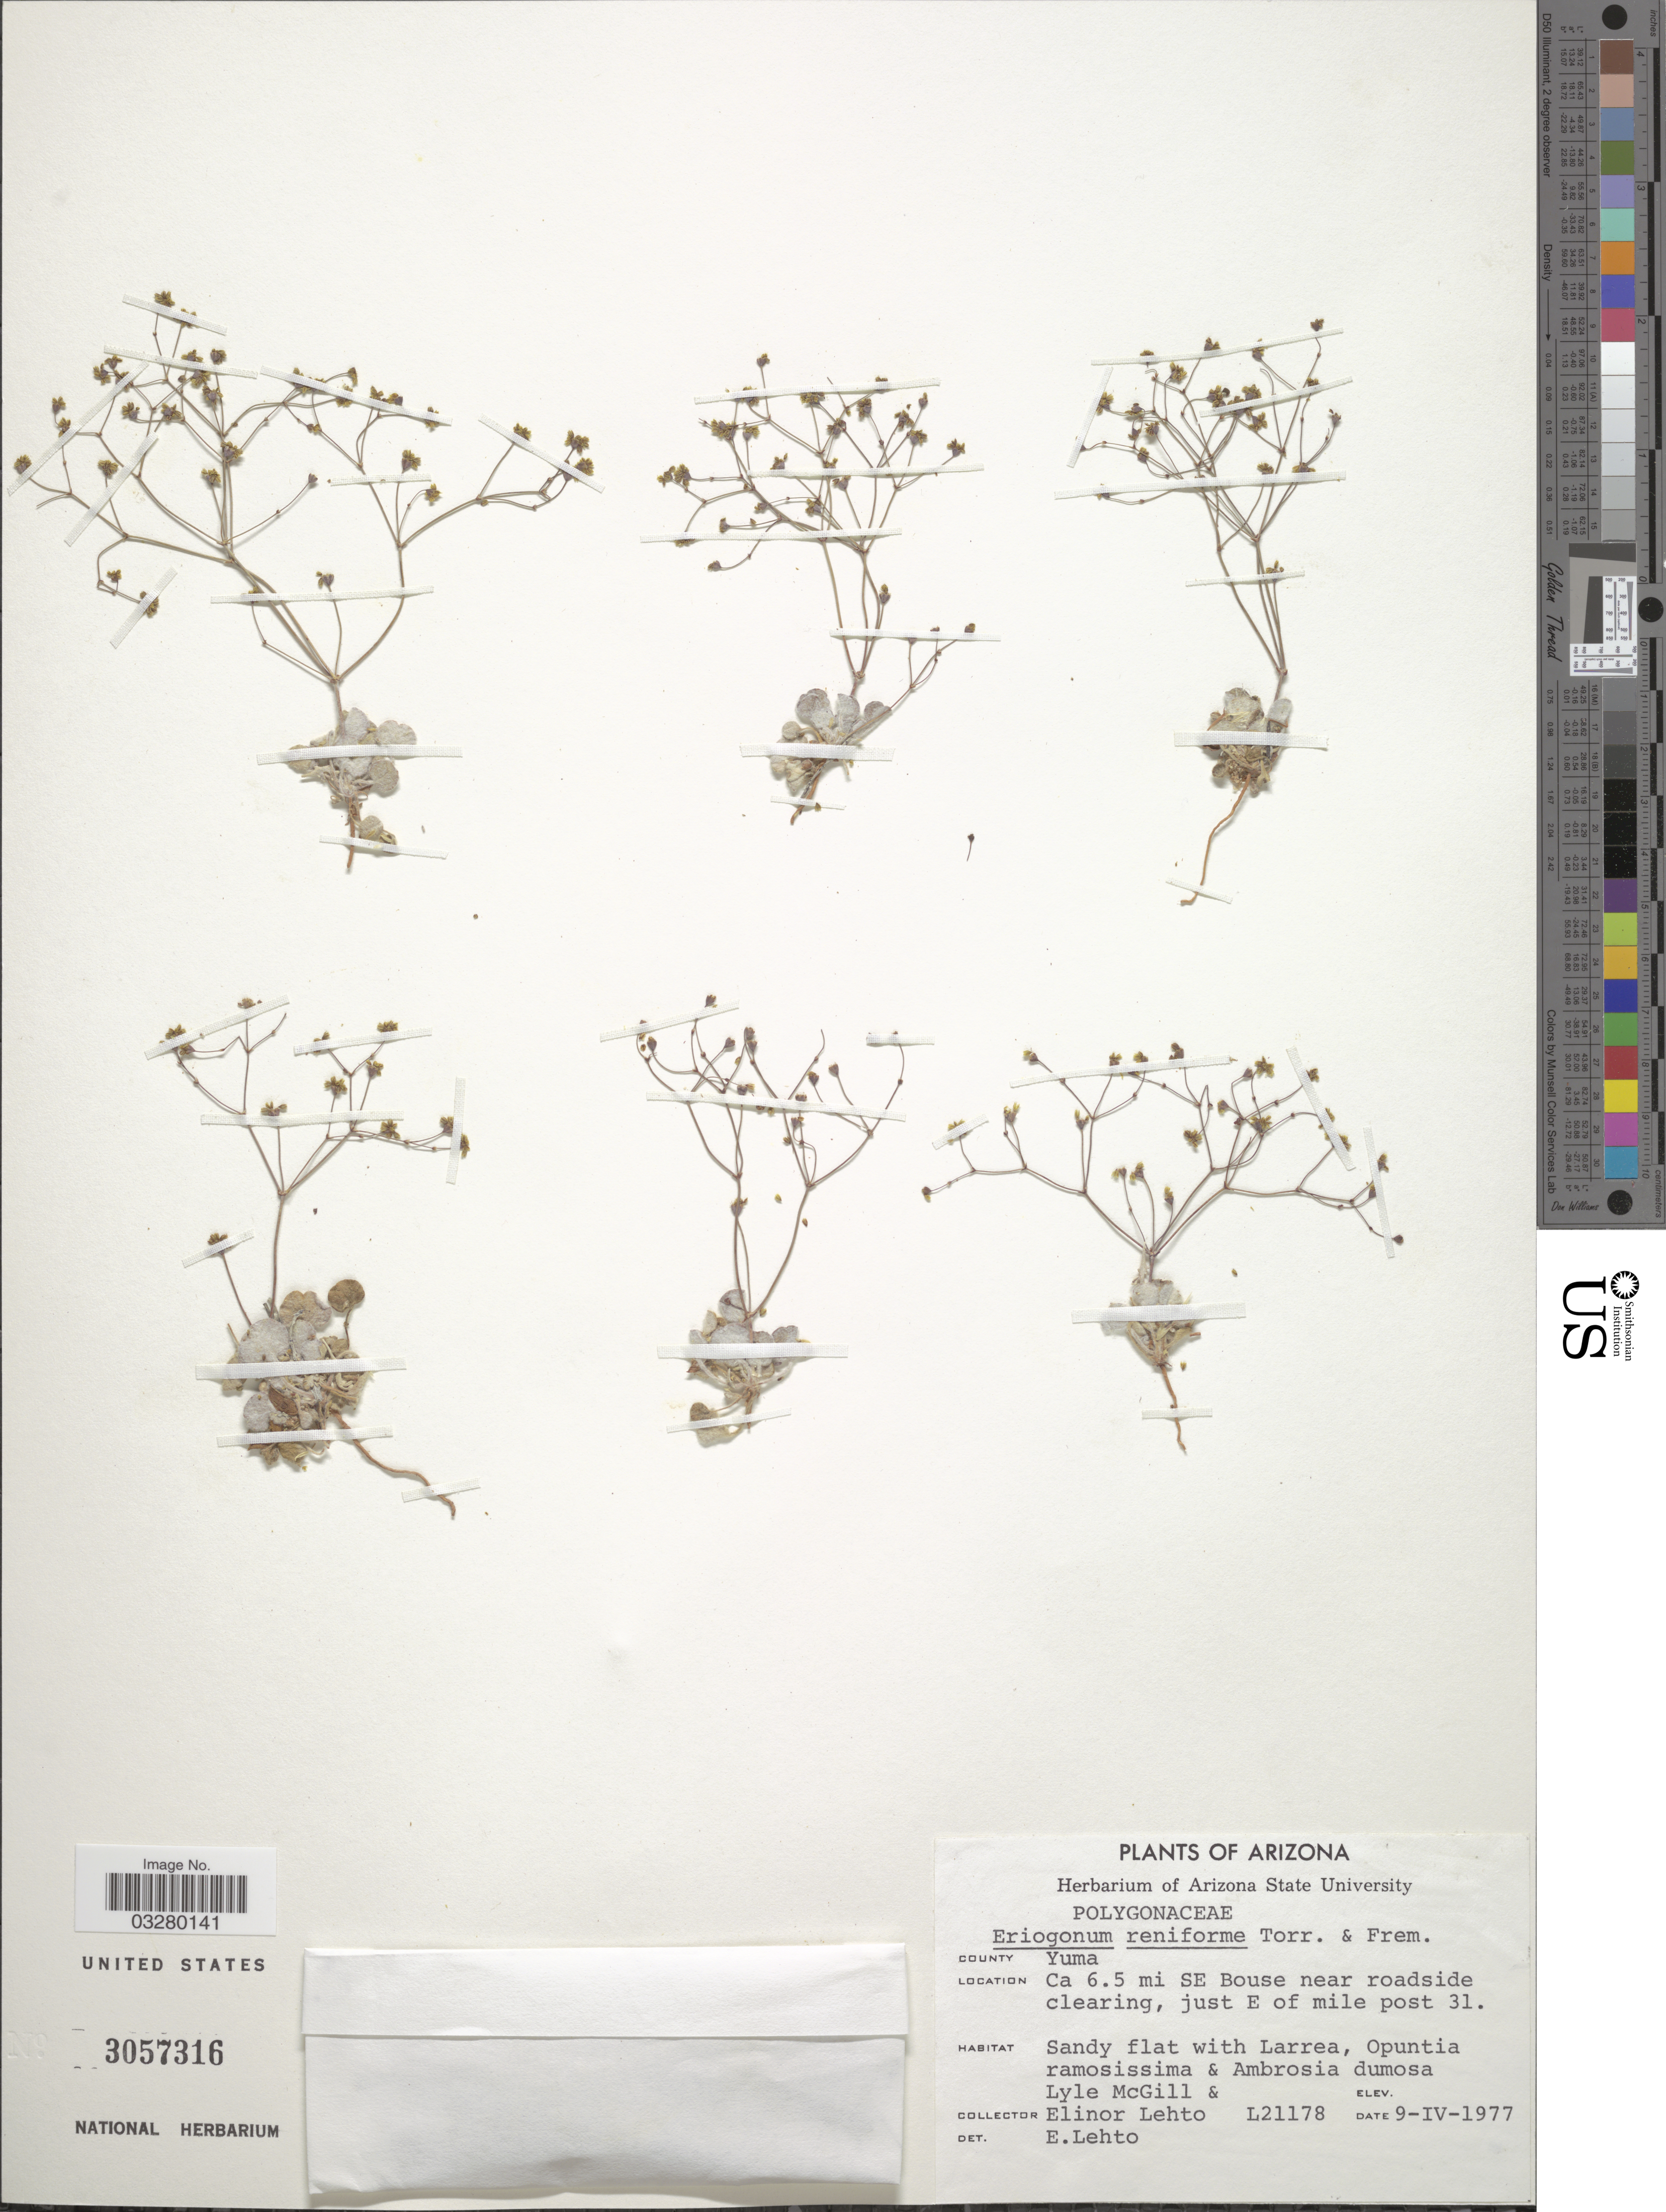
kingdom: Plantae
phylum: Tracheophyta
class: Magnoliopsida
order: Caryophyllales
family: Polygonaceae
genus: Eriogonum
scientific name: Eriogonum reniforme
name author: Torr. & Frém.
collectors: L. McGill & E. Lehto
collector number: L21178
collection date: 1977-04-09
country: United States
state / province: Arizona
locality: County Yuma. Ca 6.5 mi SE Bouse near roadside clearing, just E of mile post 31.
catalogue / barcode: US 3057316